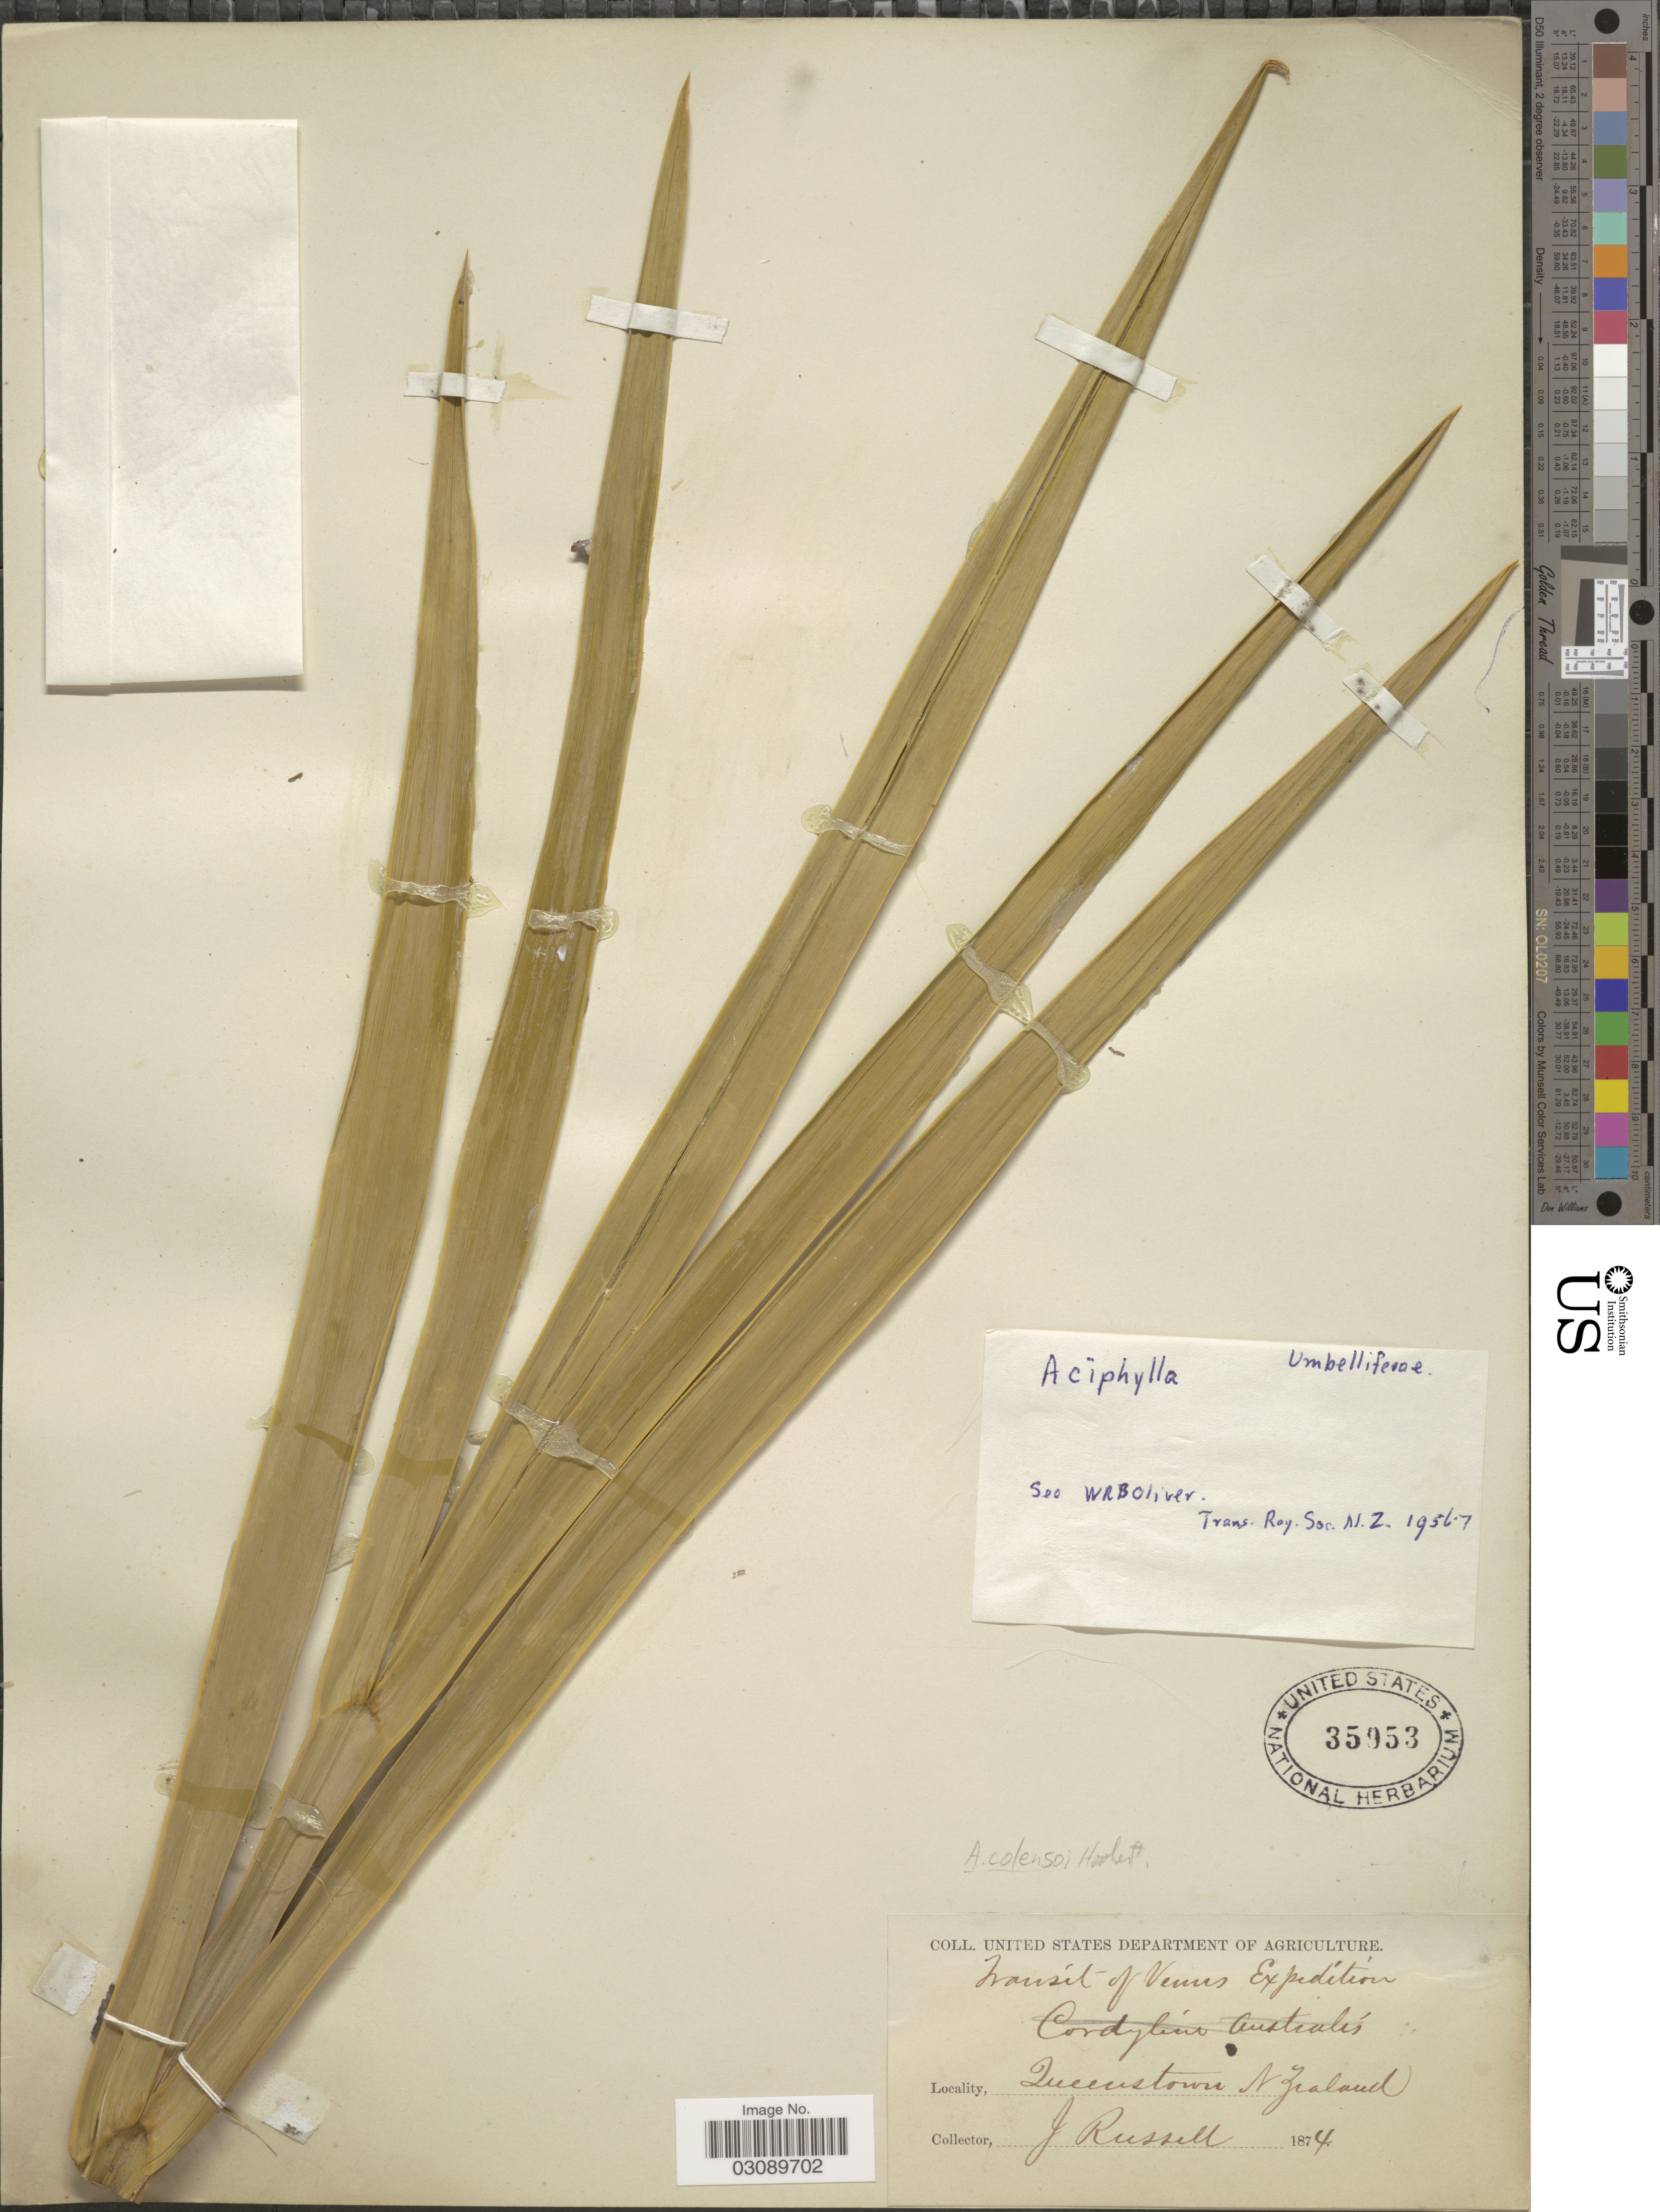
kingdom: Plantae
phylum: Tracheophyta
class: Magnoliopsida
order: Apiales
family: Apiaceae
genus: Aciphylla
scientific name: Aciphylla colensoi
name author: Hook. f.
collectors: J. Russell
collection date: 1874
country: New Zealand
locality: Queenstown.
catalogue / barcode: US 35953